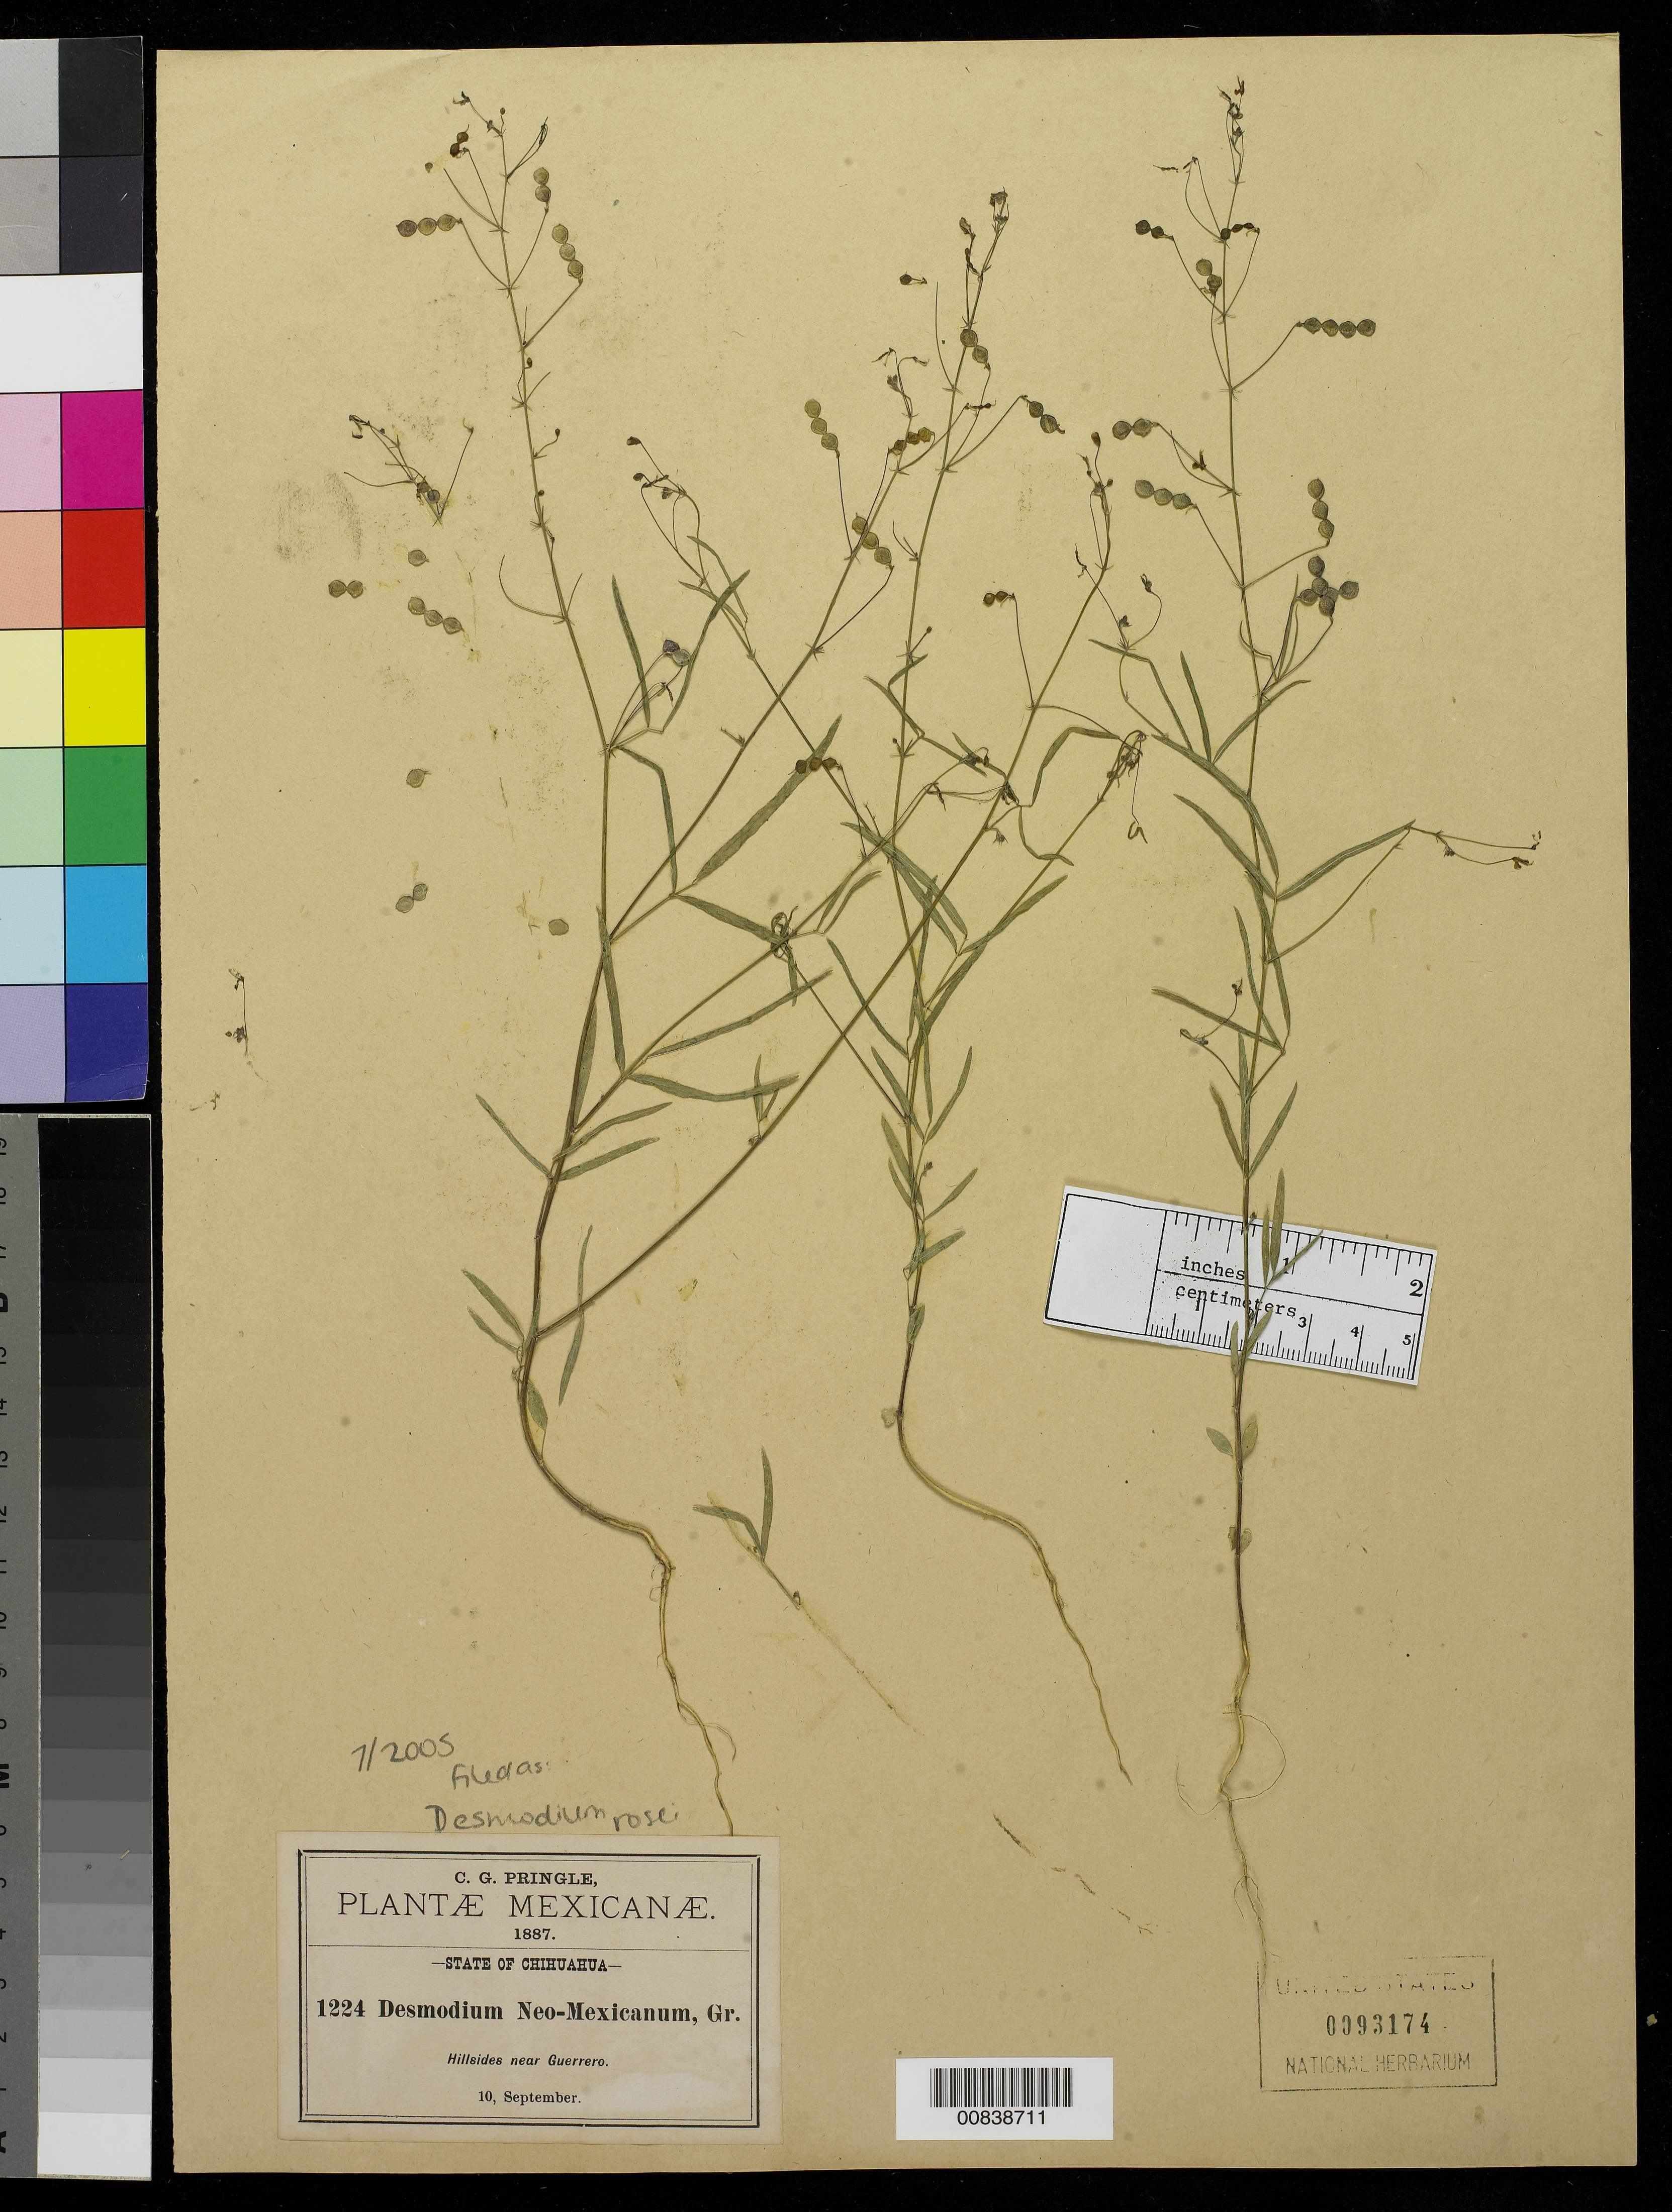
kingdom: Plantae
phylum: Tracheophyta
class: Magnoliopsida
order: Fabales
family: Fabaceae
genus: Desmodium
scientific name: Desmodium rosei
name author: B.G. Schub.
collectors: C. G. Pringle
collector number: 1224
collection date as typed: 10 Sep 1887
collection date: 1887-09-10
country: Mexico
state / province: Chihuahua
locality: Hillsides near Guerrero, Chihuahua.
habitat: Hillsides.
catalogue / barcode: US 93174